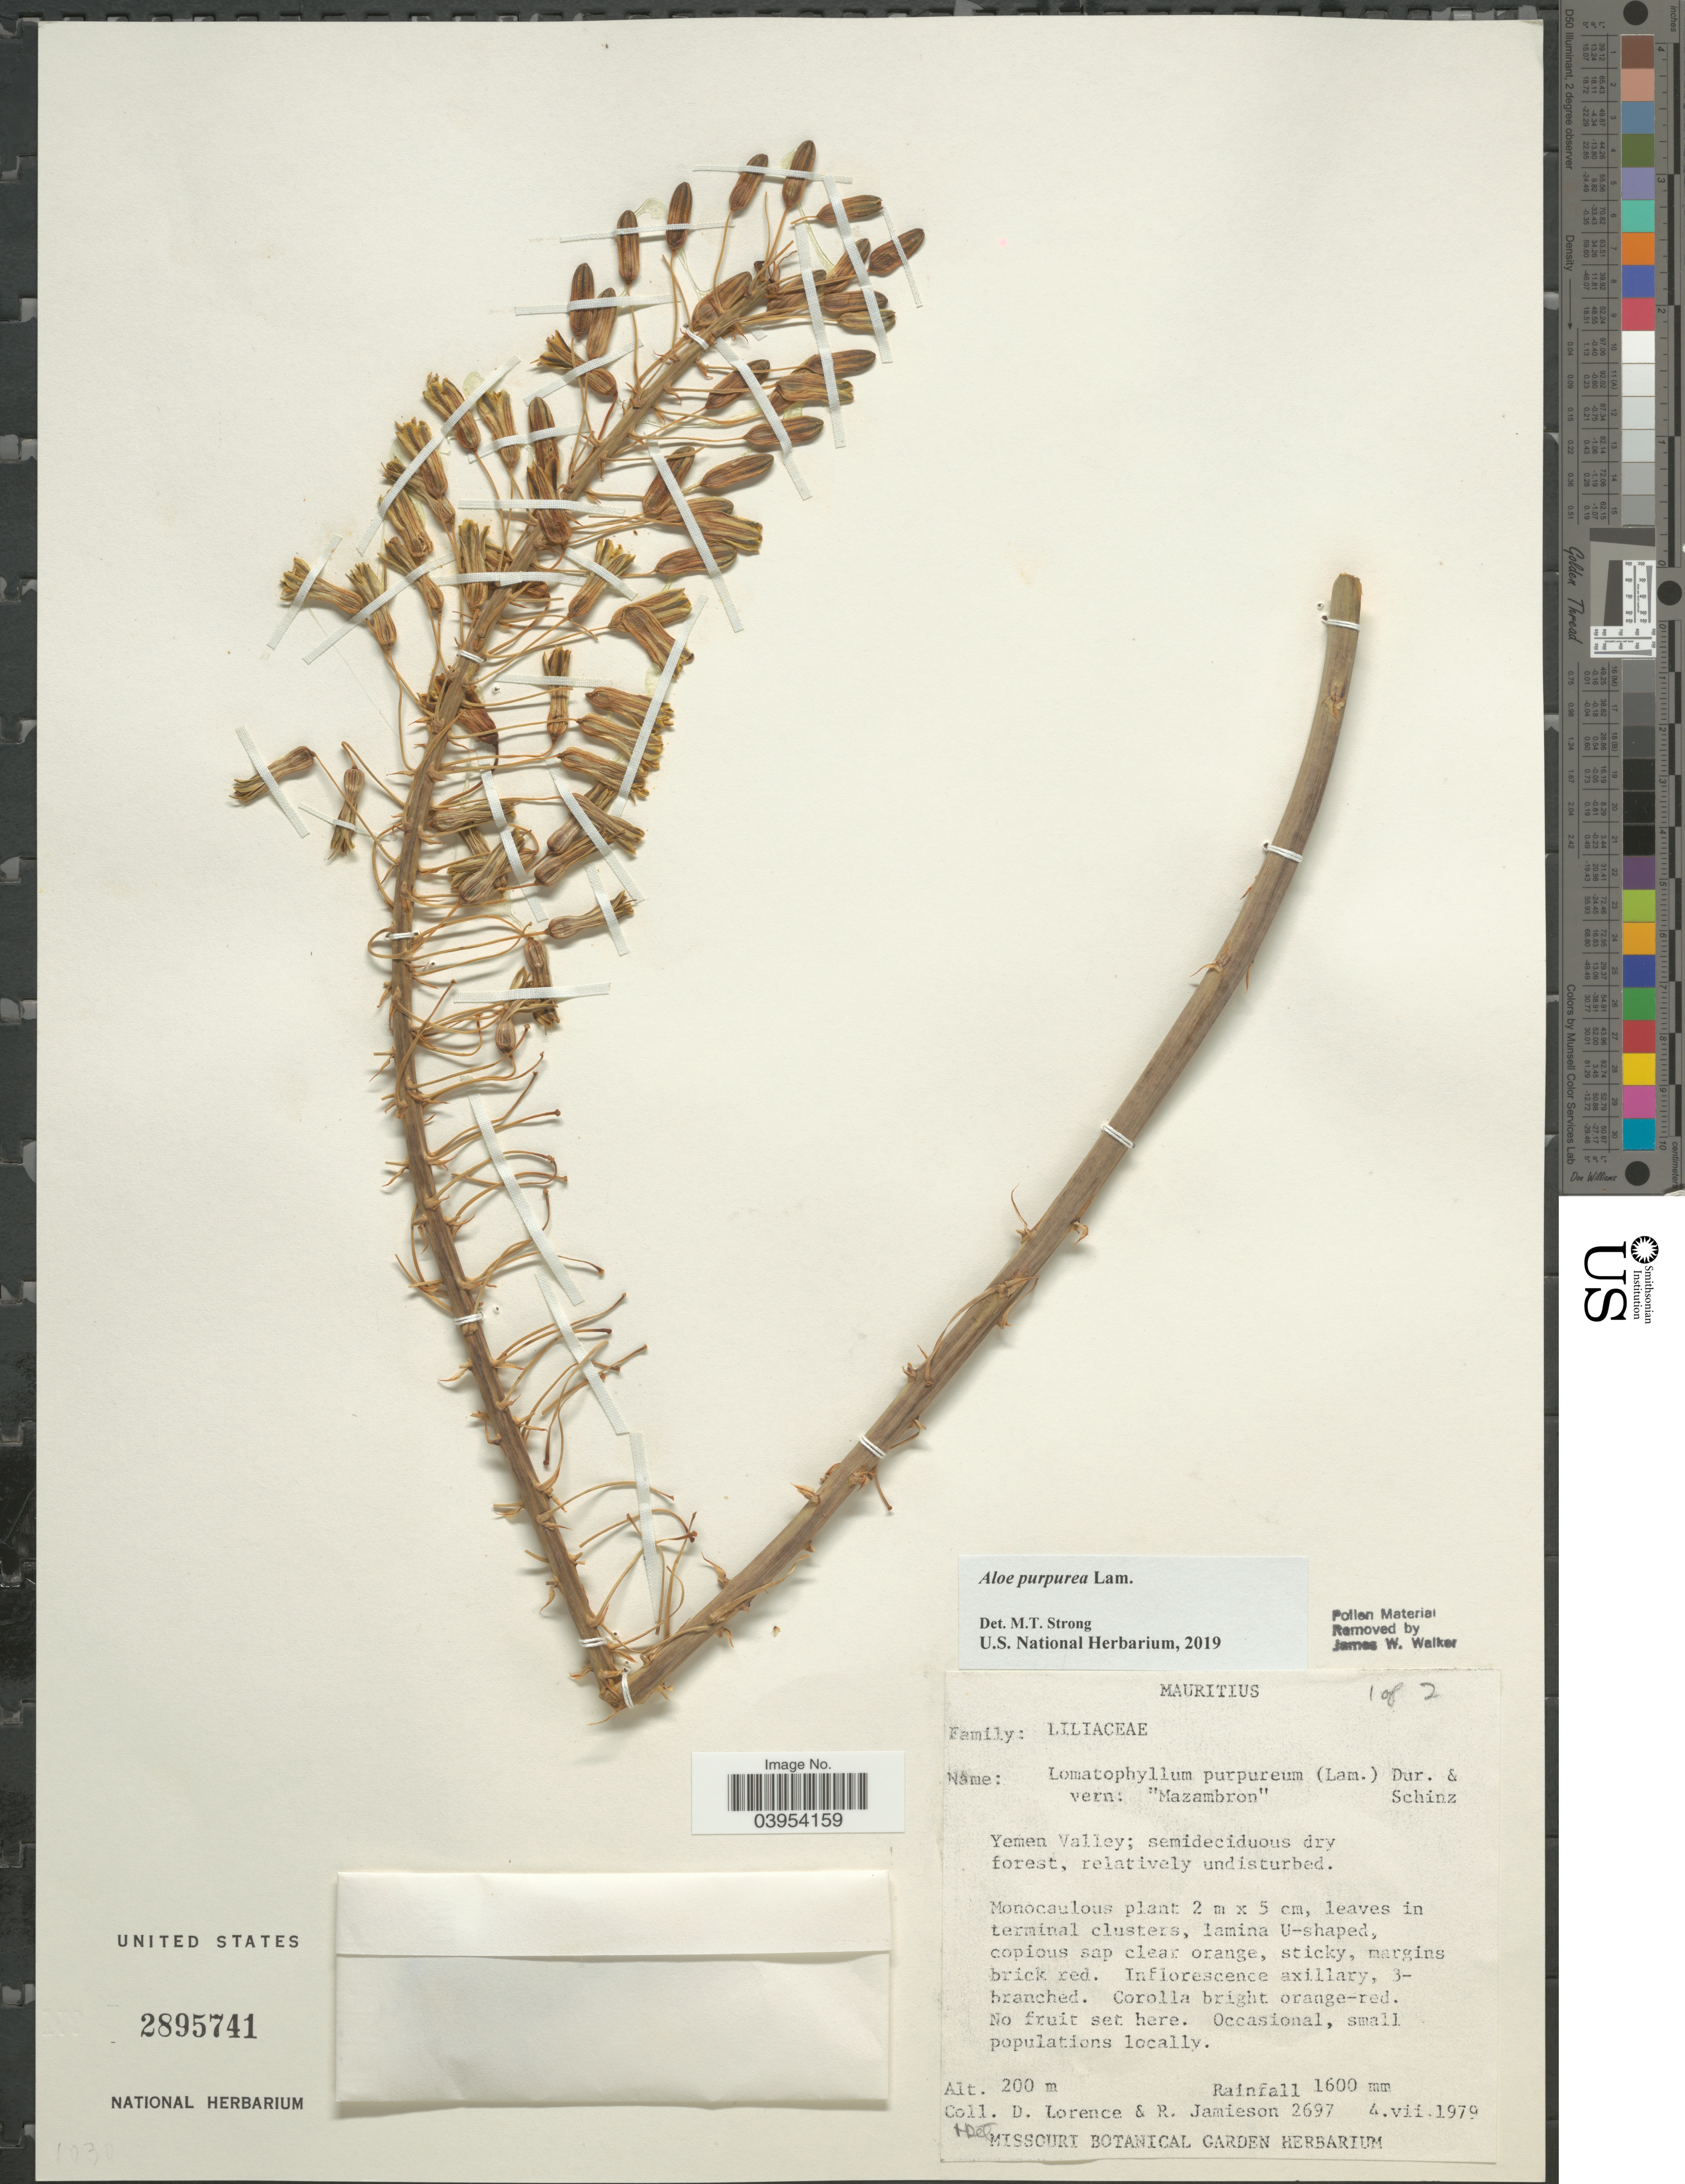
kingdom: Plantae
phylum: Tracheophyta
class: Liliopsida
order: Asparagales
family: Asphodelaceae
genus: Aloe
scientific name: Aloe purpurea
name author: Lam.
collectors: D. Lorence & R. Jamieson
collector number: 2697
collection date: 1979-07-04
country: Mauritius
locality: Yemen Valley.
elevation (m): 200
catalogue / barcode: US 2895741